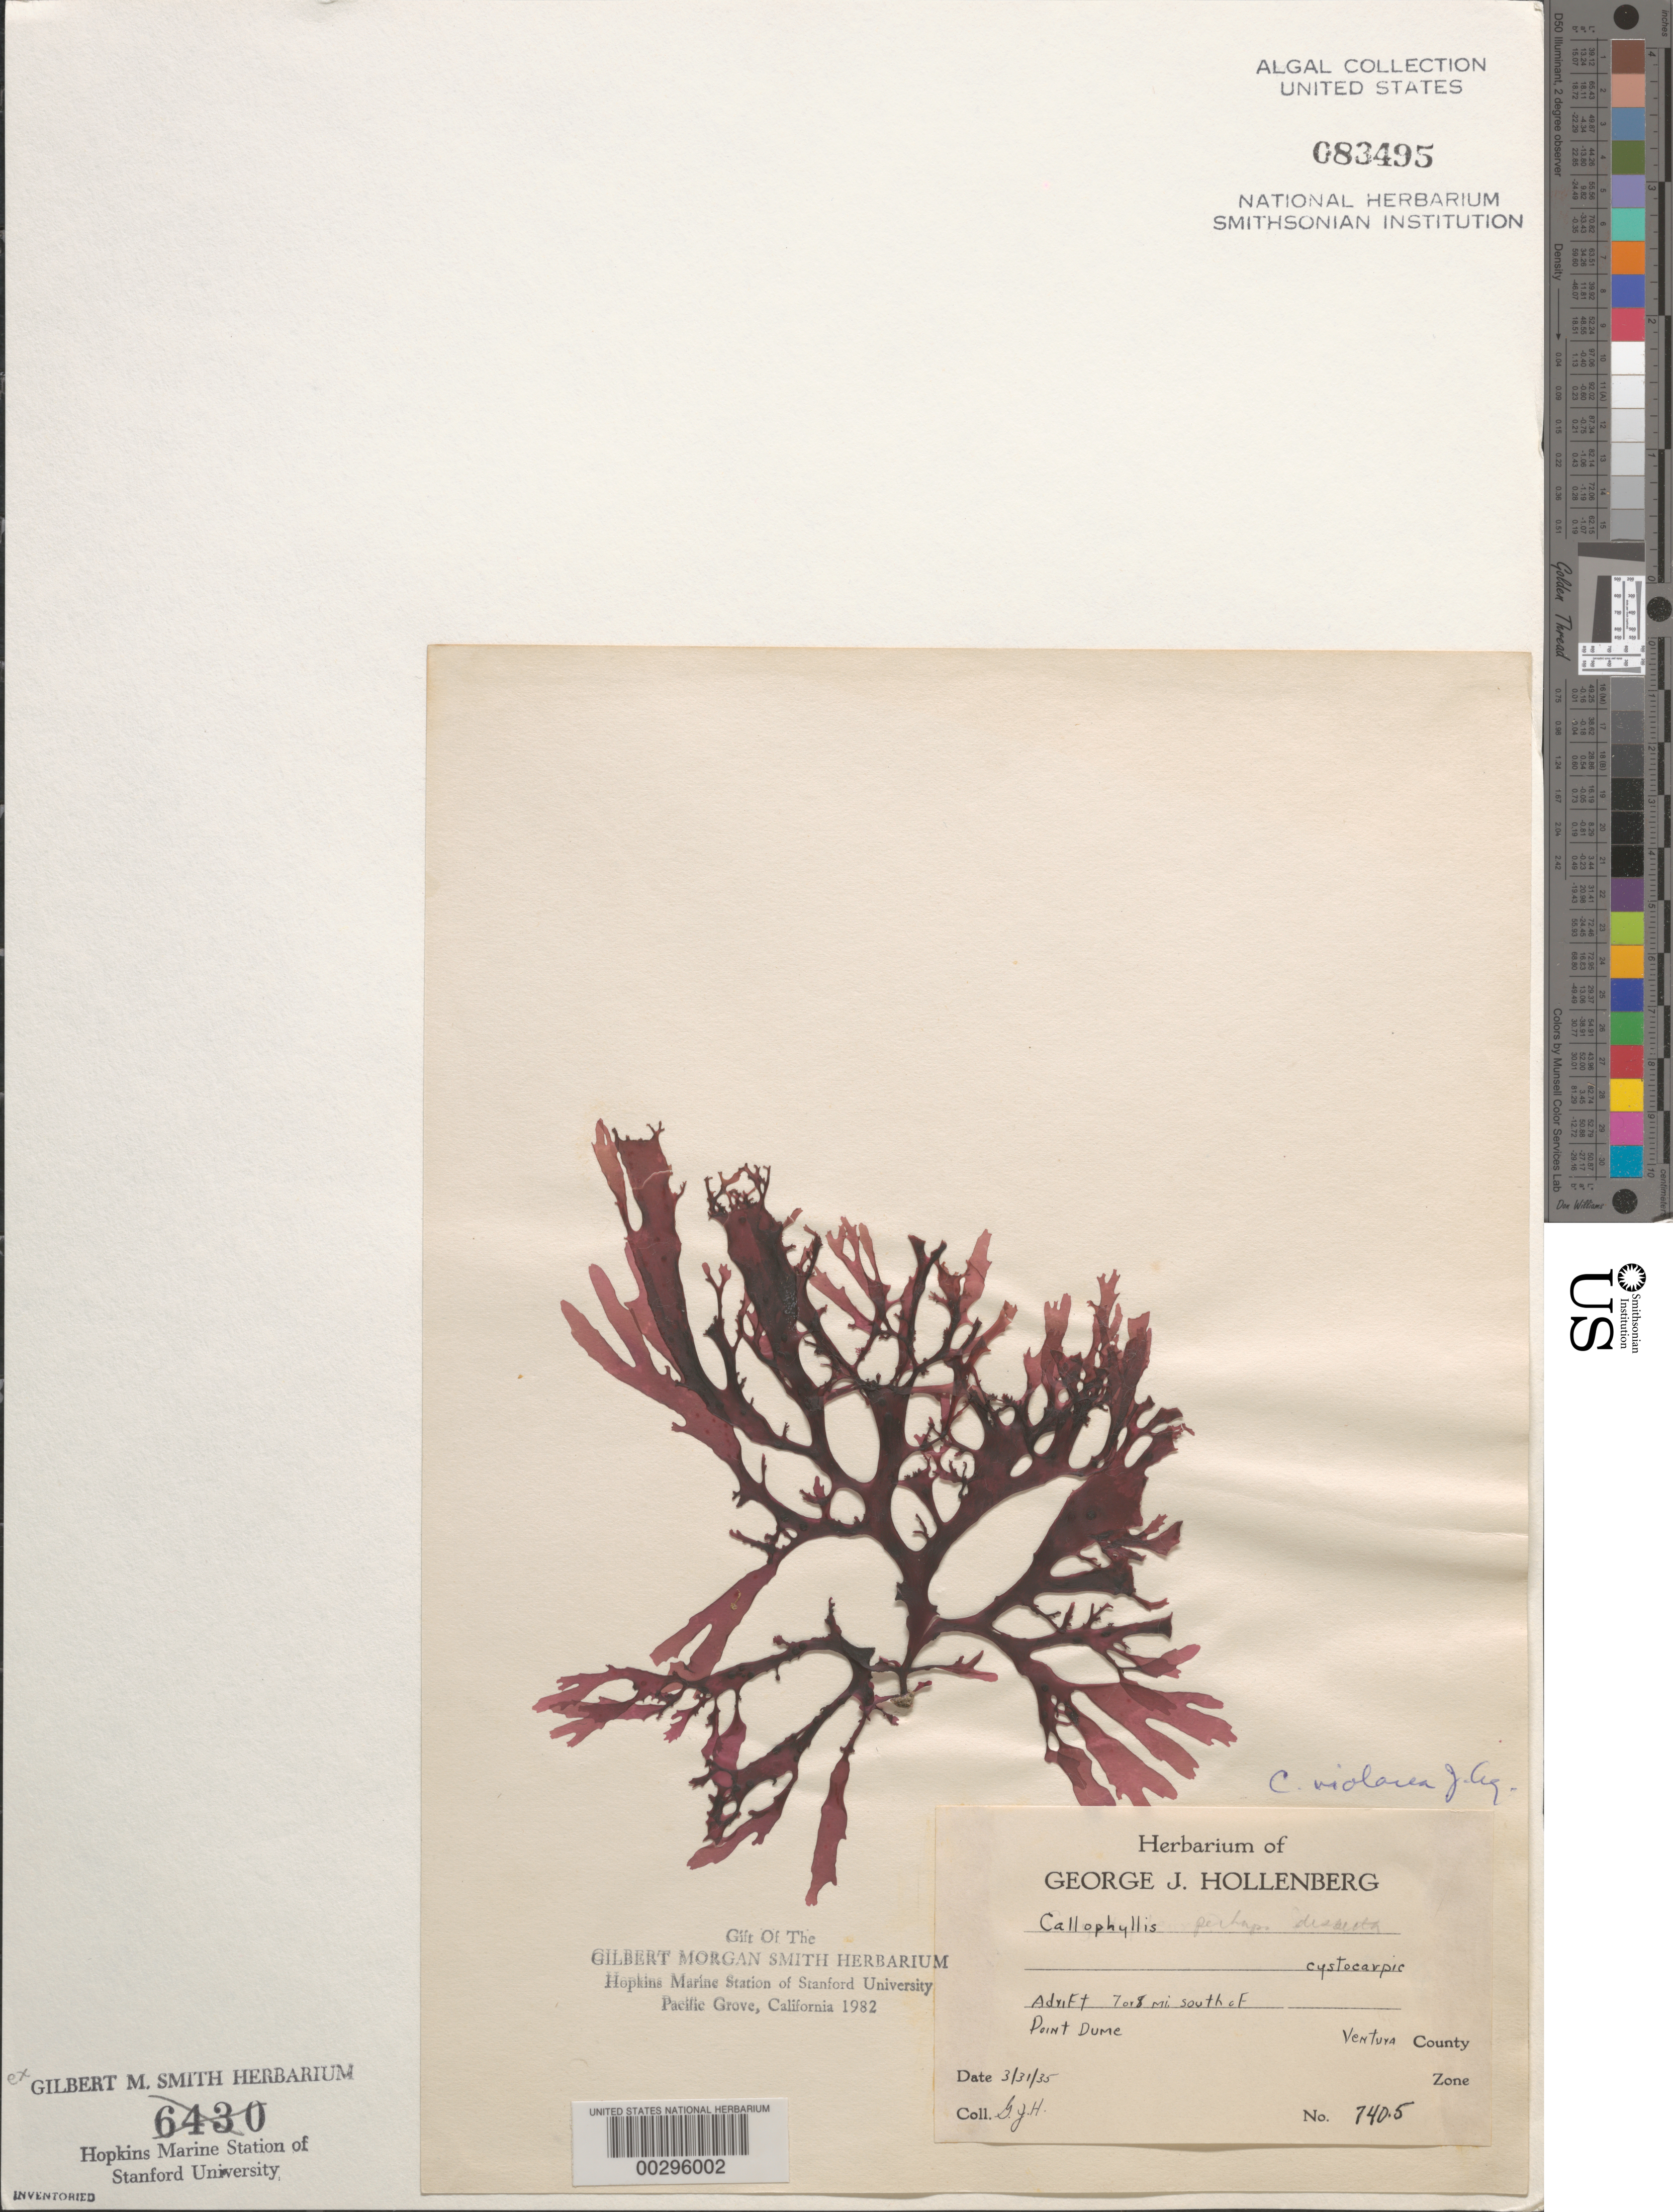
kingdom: Plantae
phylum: Rhodophyta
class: Florideophyceae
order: Gigartinales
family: Kallymeniaceae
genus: Callophyllis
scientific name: Callophyllis violacea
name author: J. Agardh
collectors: G. Hollenberg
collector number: GJH 740.5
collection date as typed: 31 Mar 1935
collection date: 1935-03-31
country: United States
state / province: California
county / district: Ventura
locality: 7 or 8 miles south of Point Dume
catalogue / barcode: US 83495